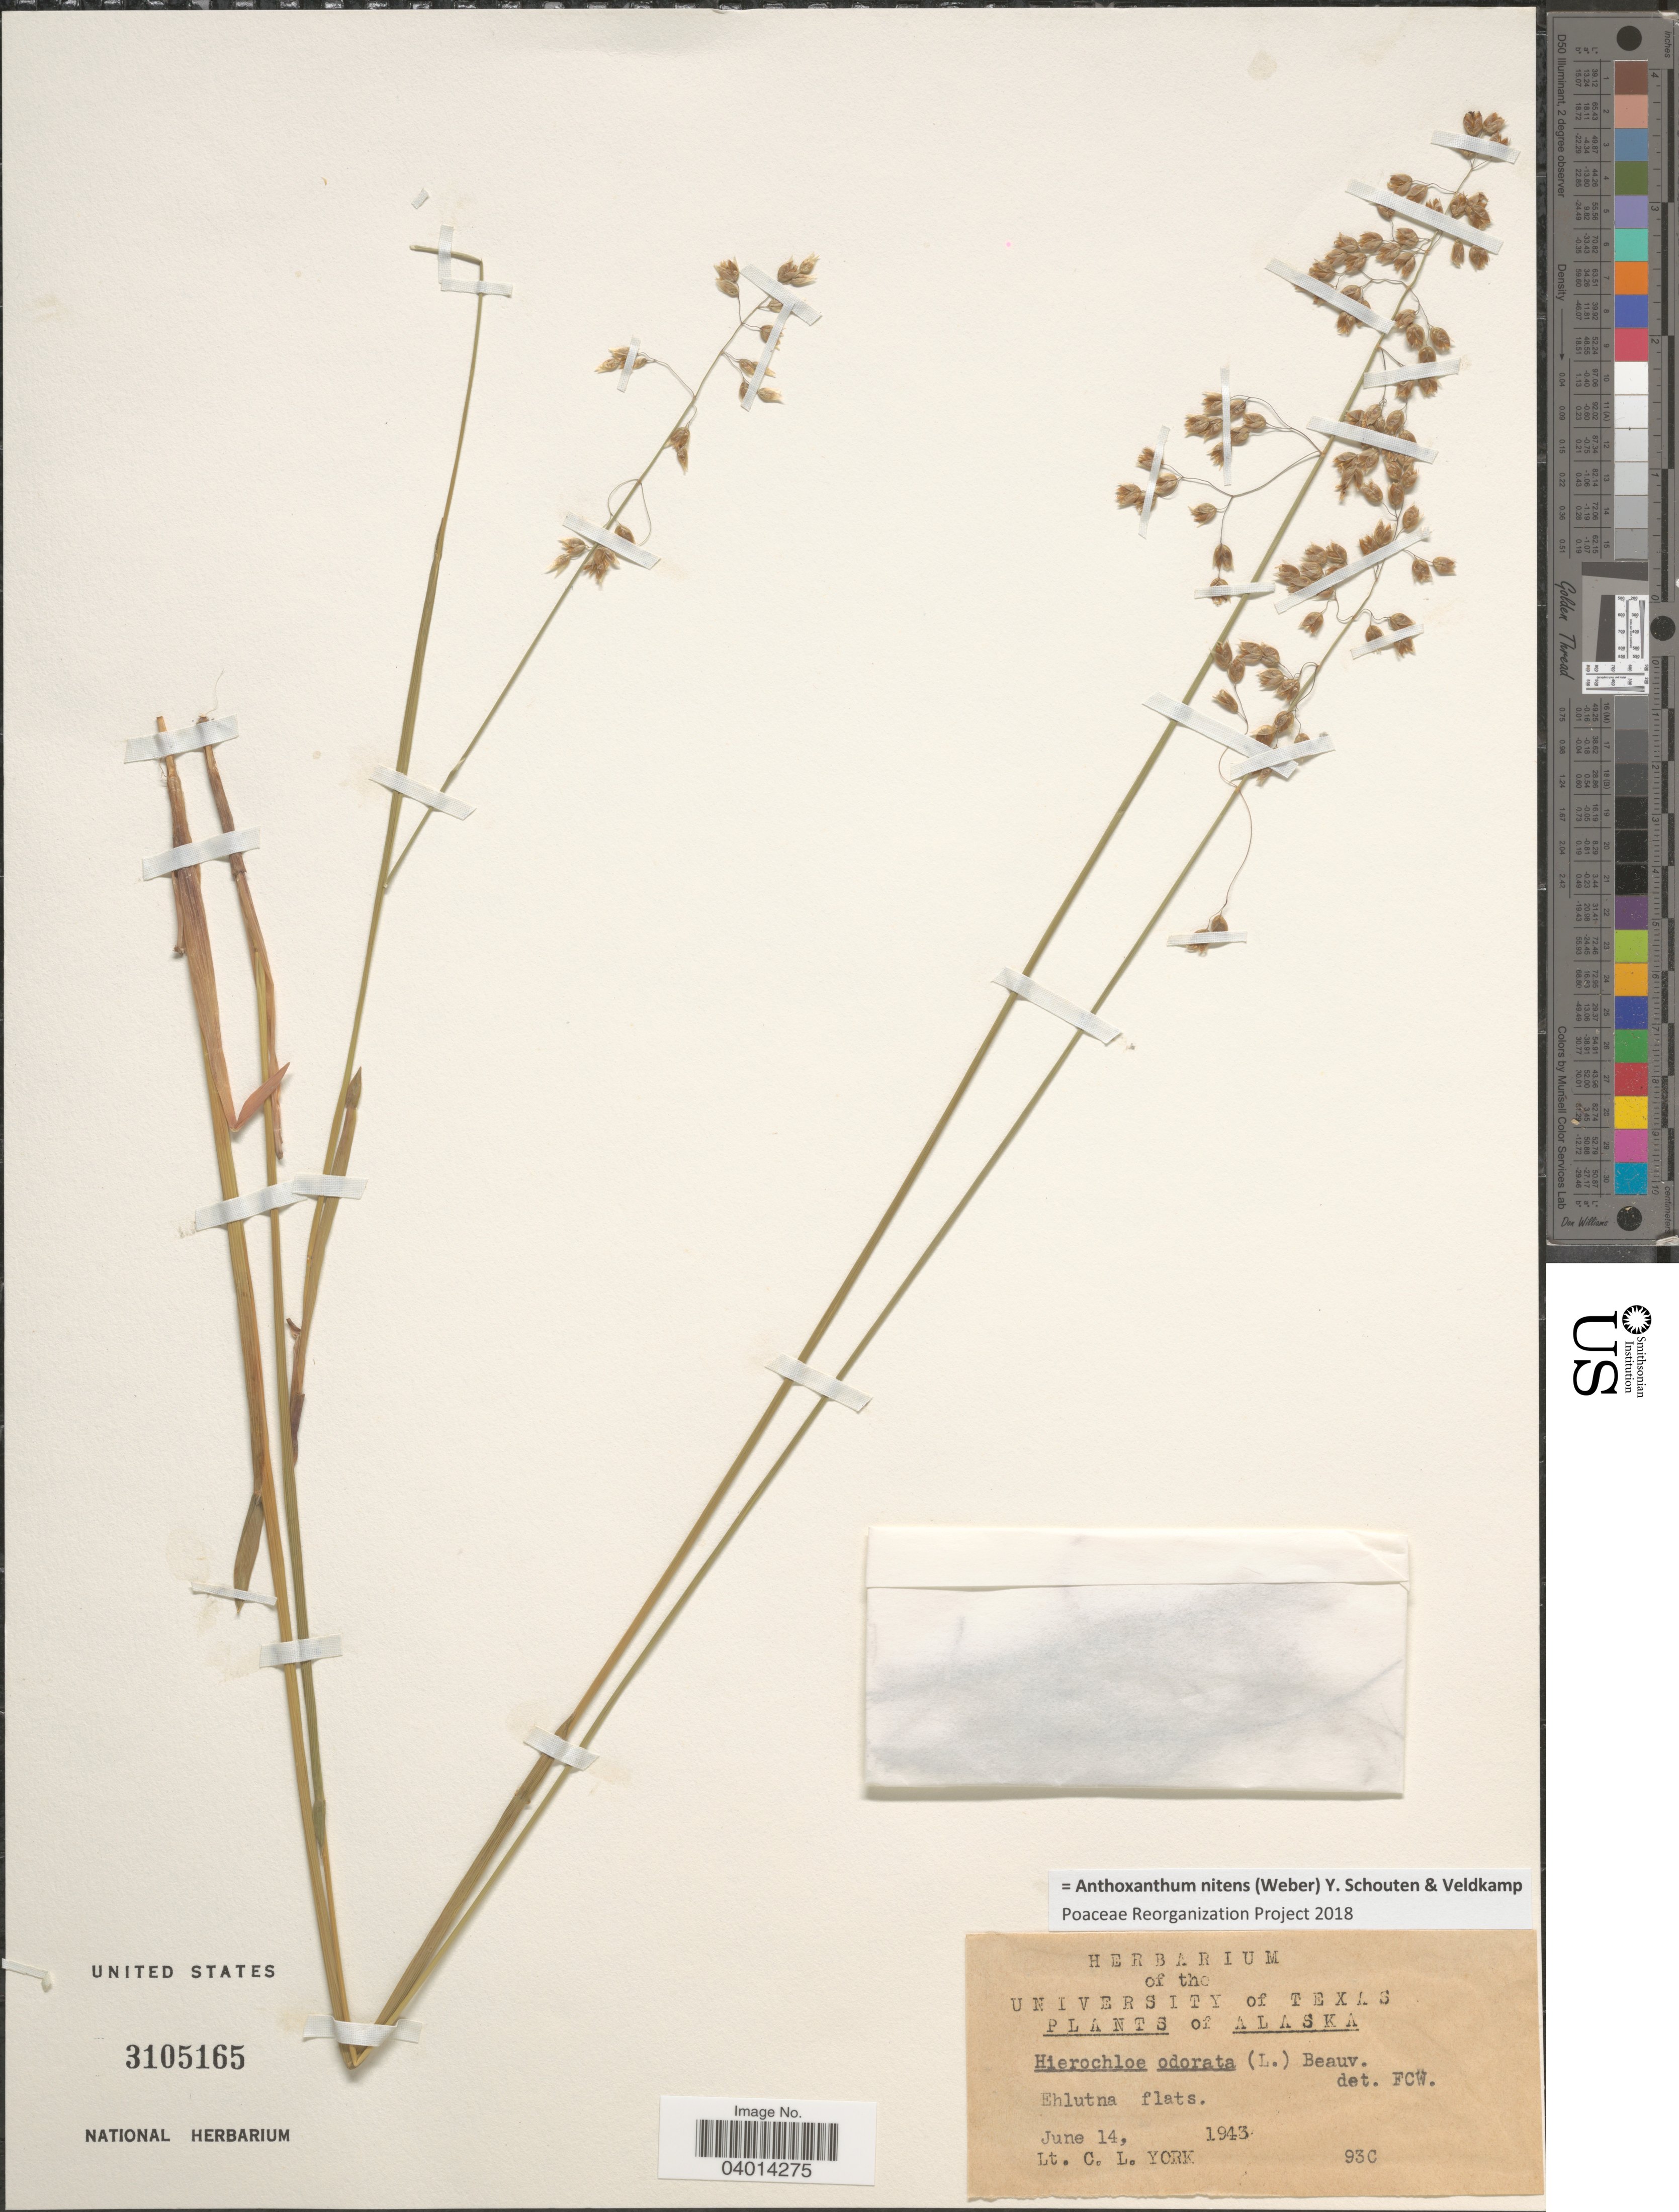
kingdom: Plantae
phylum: Tracheophyta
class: Liliopsida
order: Poales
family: Poaceae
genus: Anthoxanthum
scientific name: Anthoxanthum nitens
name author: (G.H. Weber) R.T.A. Schouten & Veldkamp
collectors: C. L. York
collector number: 93C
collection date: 1943-06-14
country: United States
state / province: Alaska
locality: Ehlutna flats.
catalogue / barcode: US 3105165